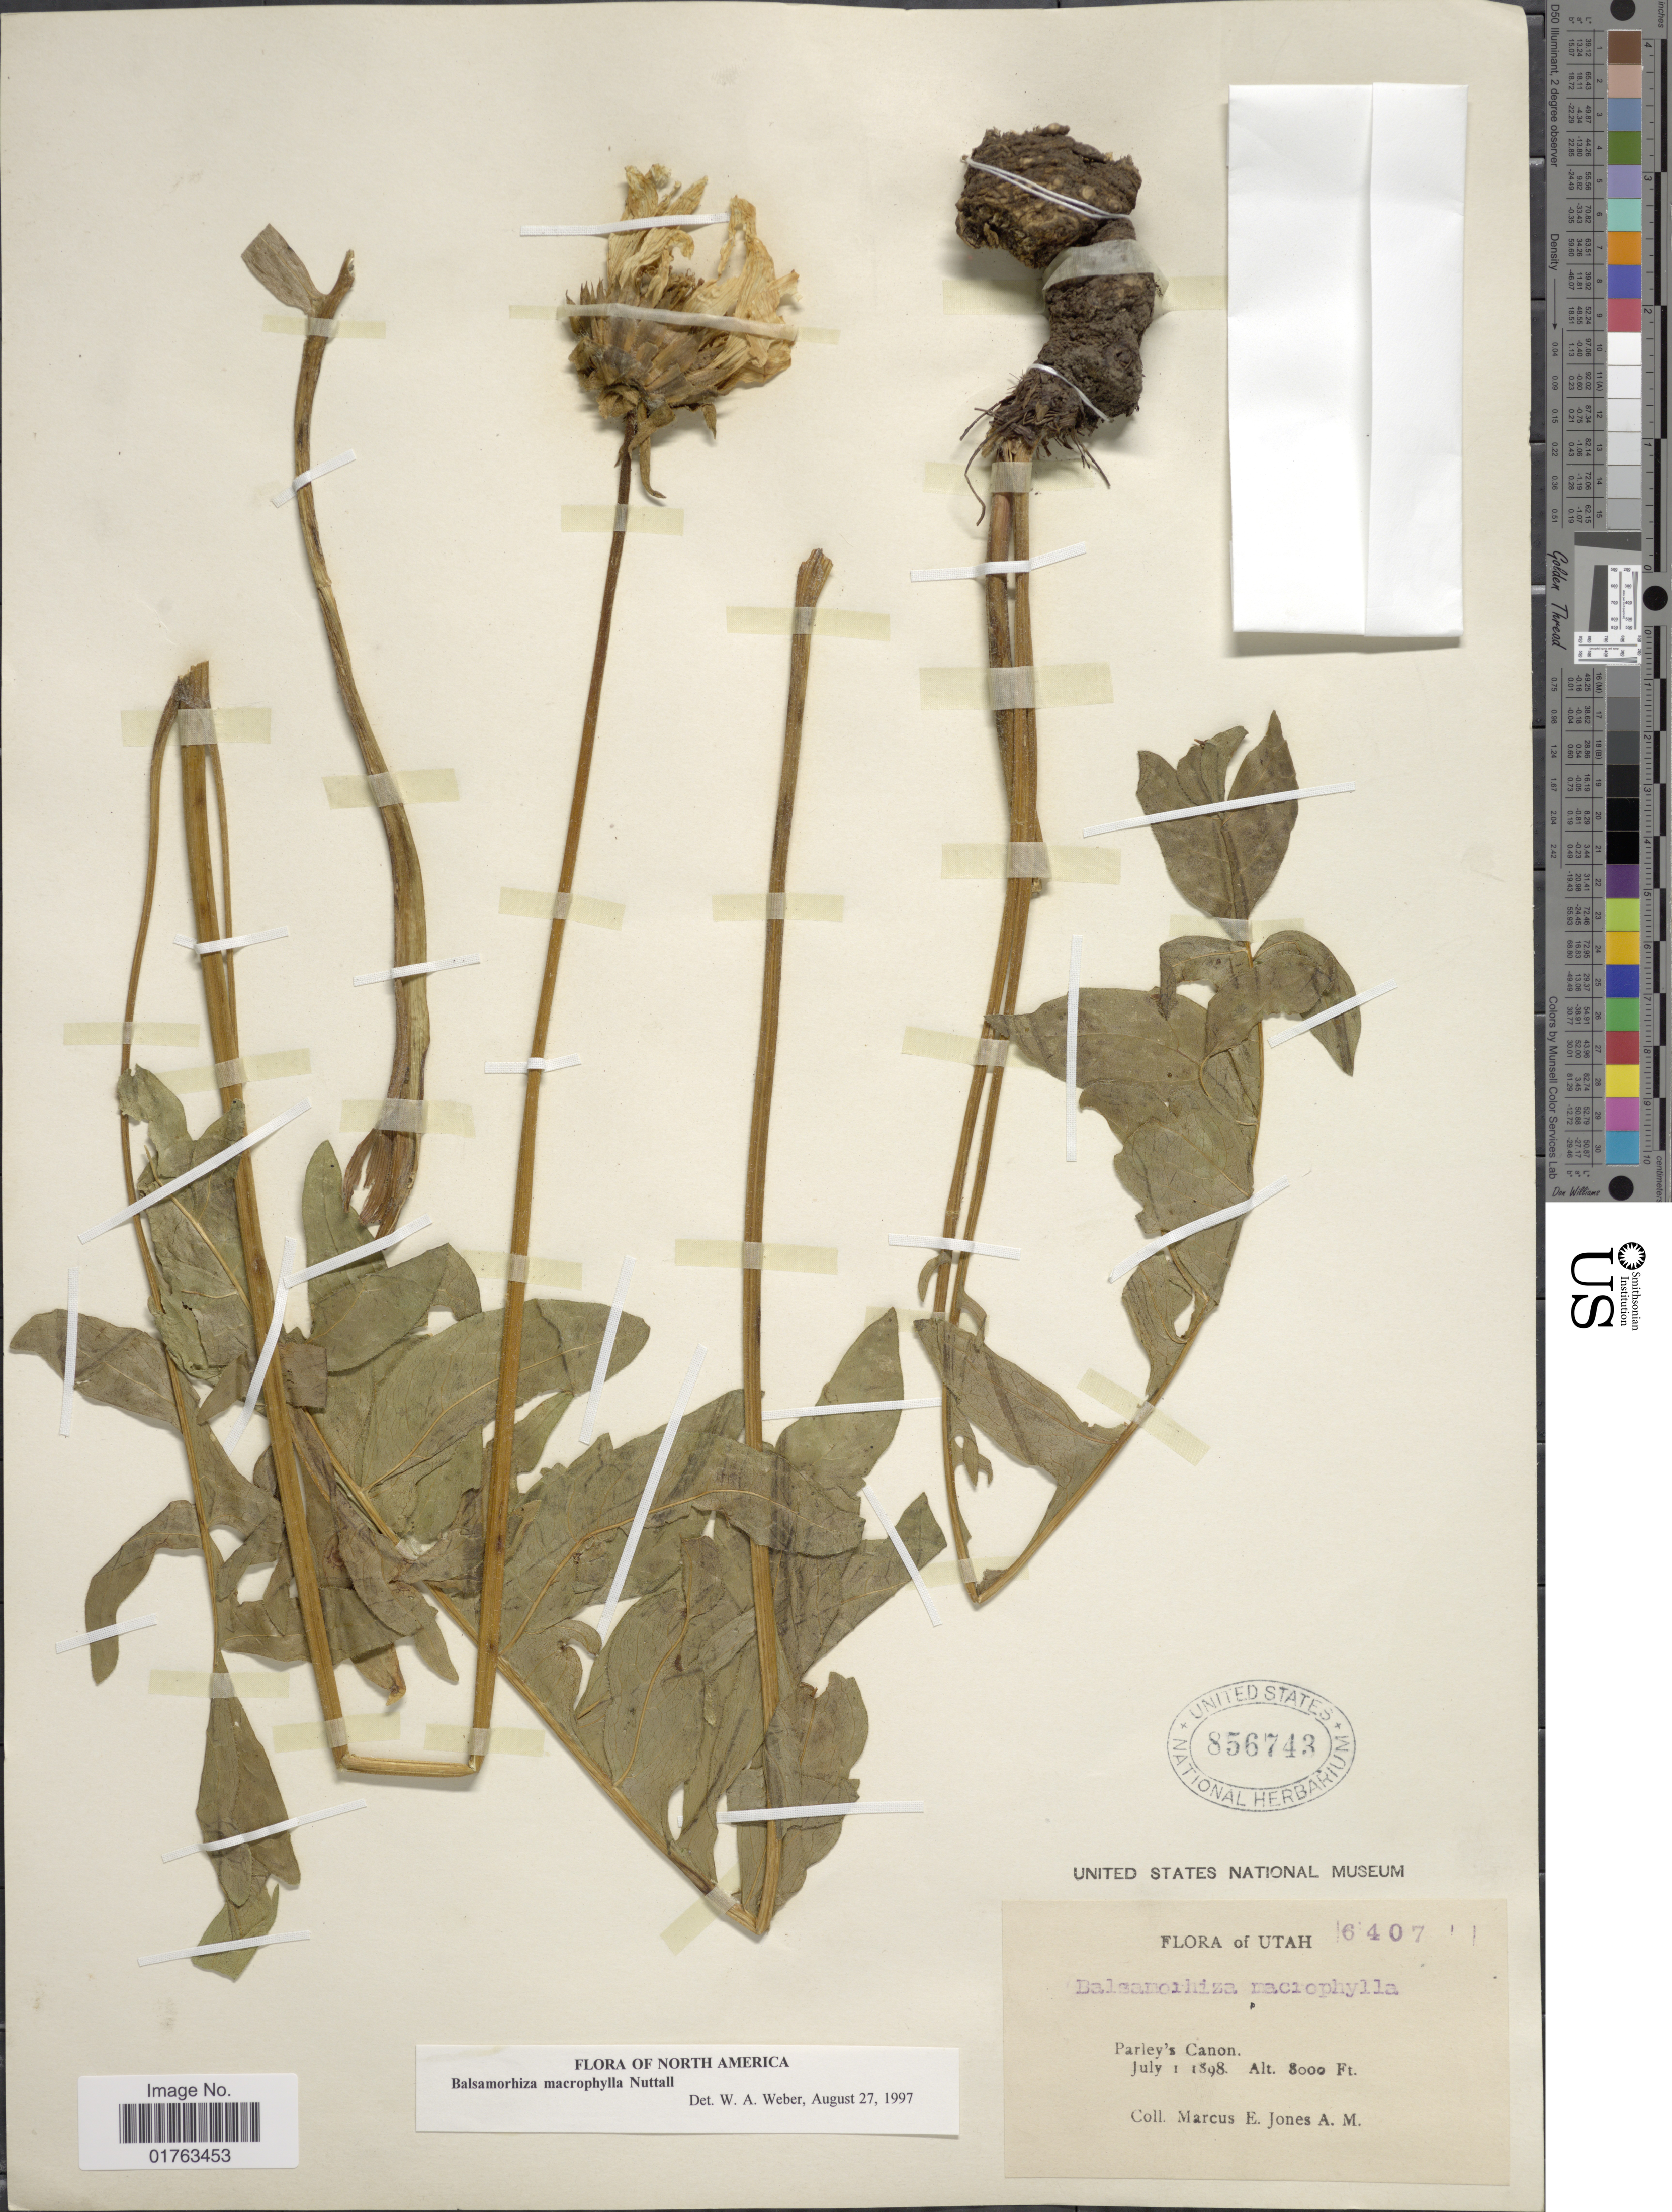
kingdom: Plantae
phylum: Tracheophyta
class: Magnoliopsida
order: Asterales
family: Asteraceae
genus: Balsamorhiza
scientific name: Balsamorhiza macrophylla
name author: Nutt.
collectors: M. E. Jones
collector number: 6407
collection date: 1898-07-01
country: United States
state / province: Utah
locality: Parley's Canon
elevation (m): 2438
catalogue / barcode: US 856743